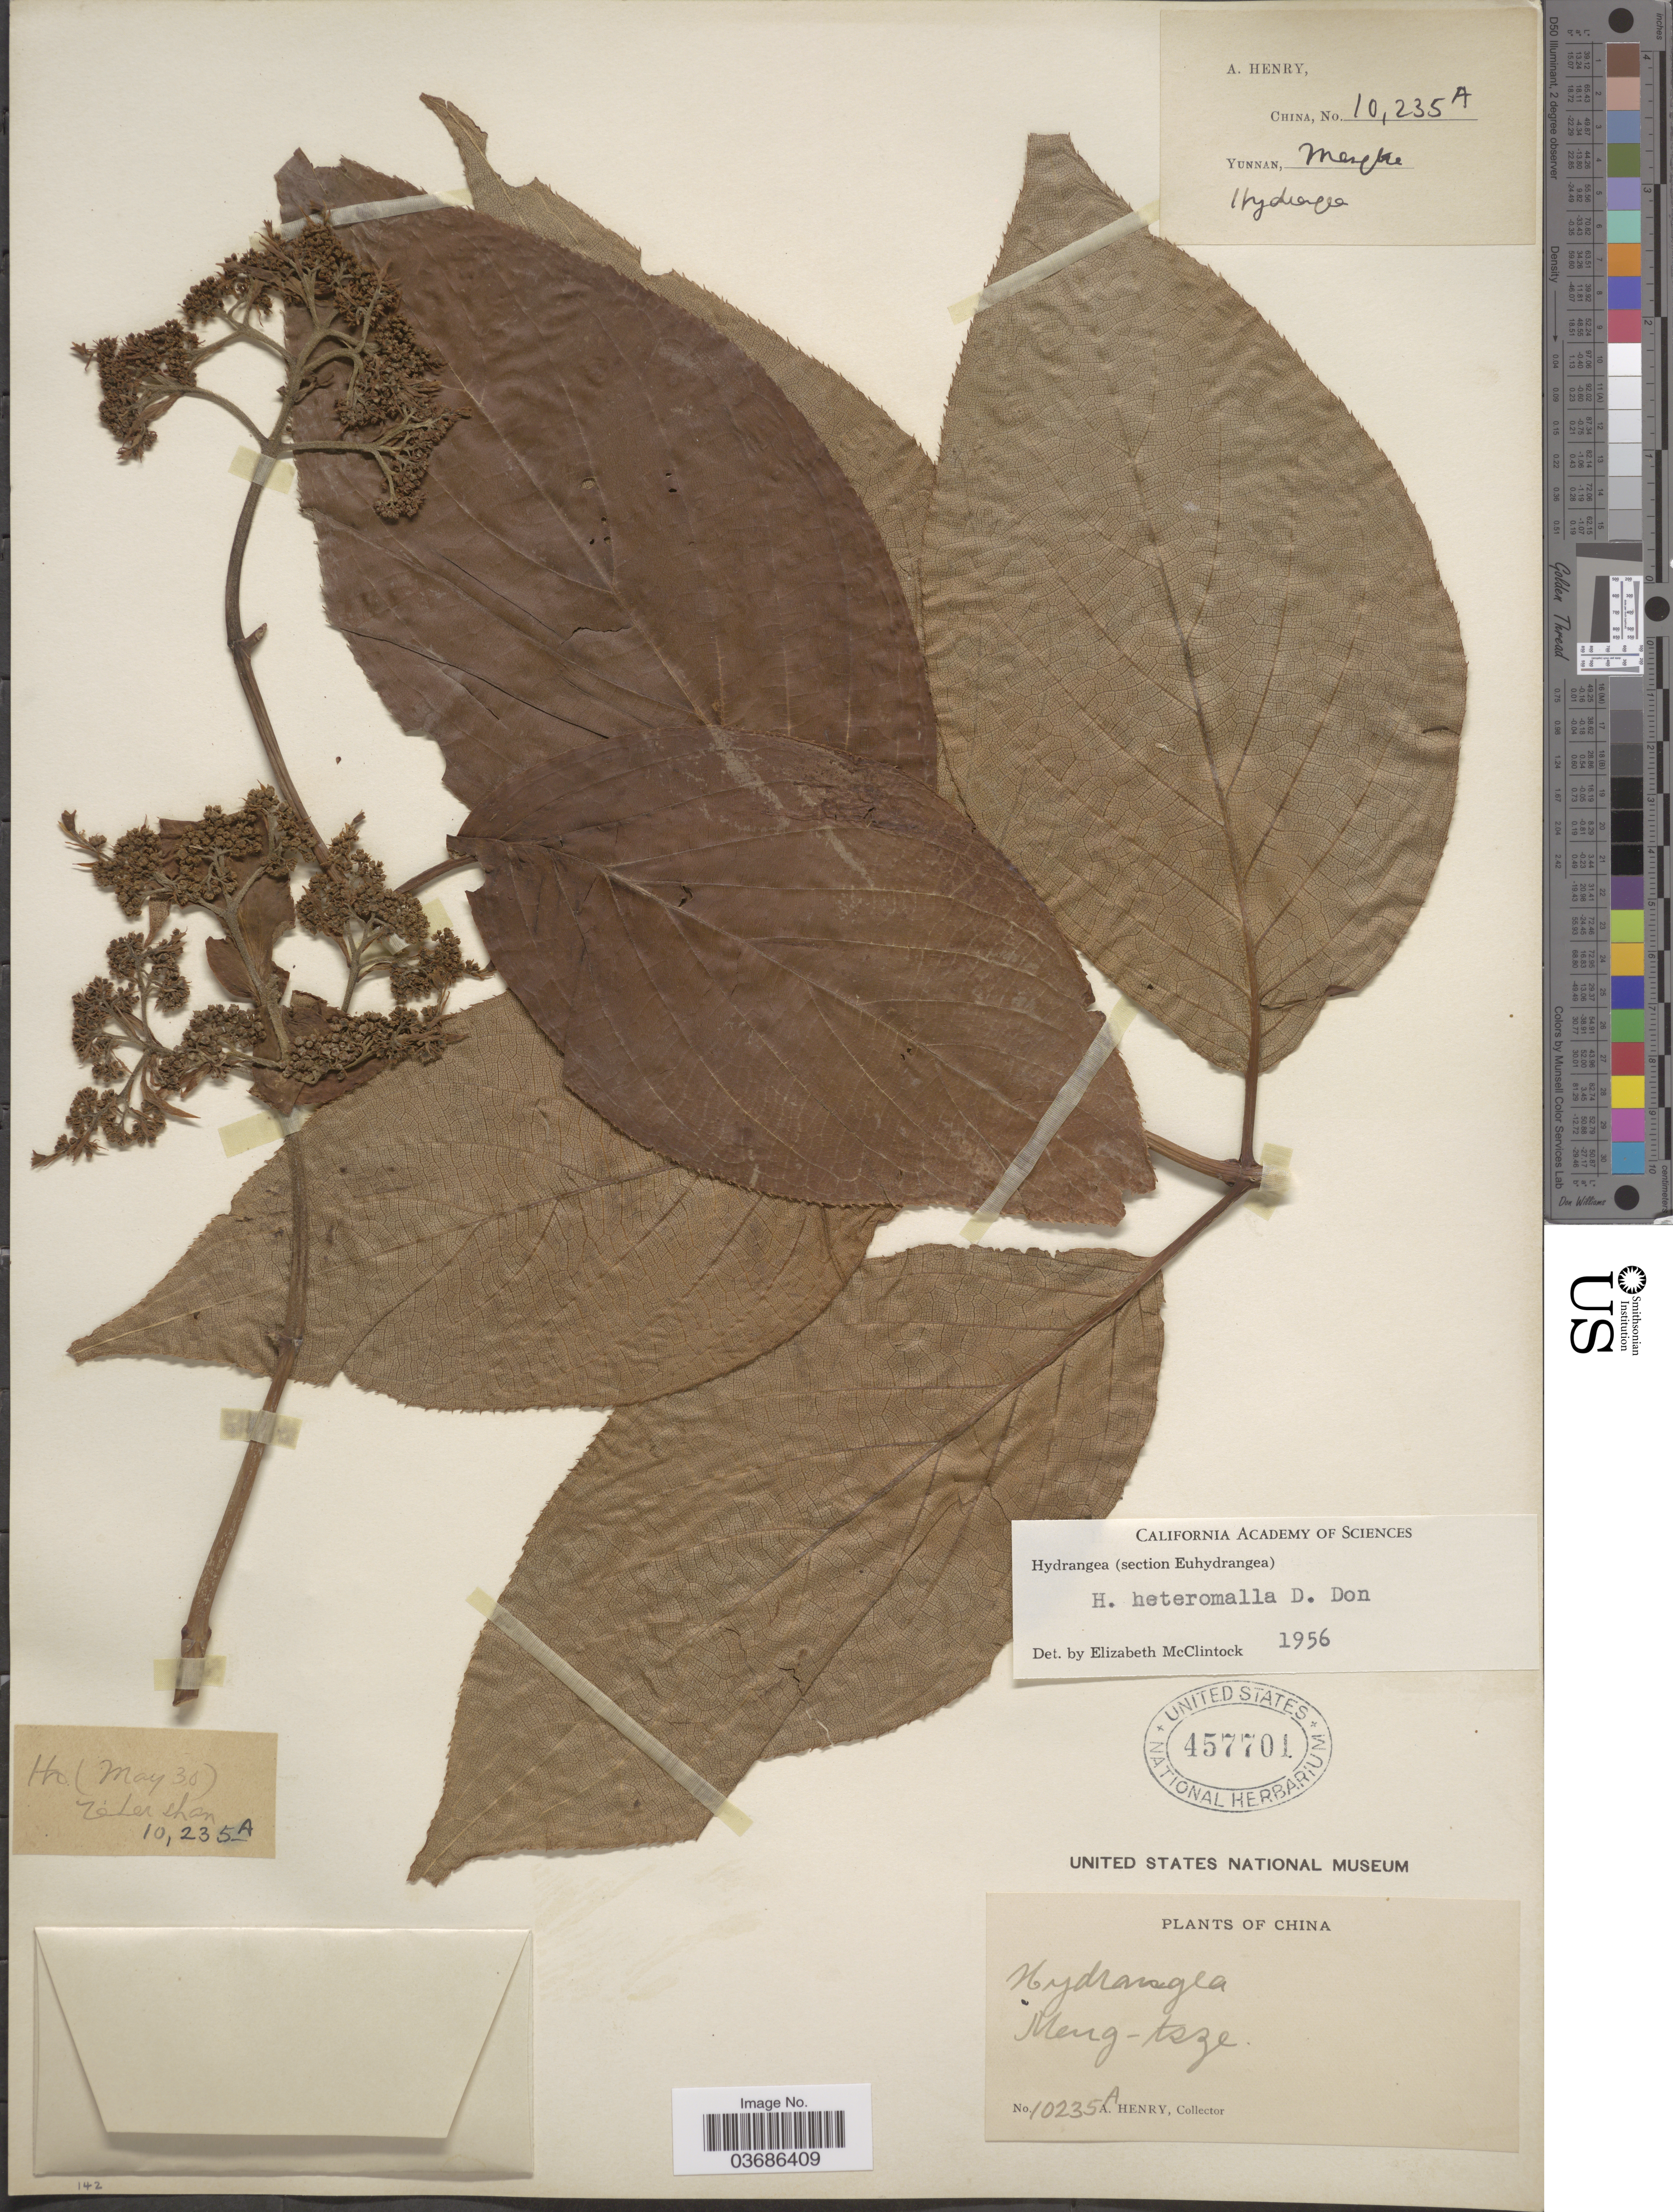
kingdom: Plantae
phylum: Tracheophyta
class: Magnoliopsida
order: Cornales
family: Hydrangeaceae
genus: Hydrangea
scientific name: Hydrangea heteromalla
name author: D. Don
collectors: A. Henry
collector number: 10235A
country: China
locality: Meng-tsze. Ho [interpreted]. Reler [interpreted] shan [interpreted].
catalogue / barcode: US 457701